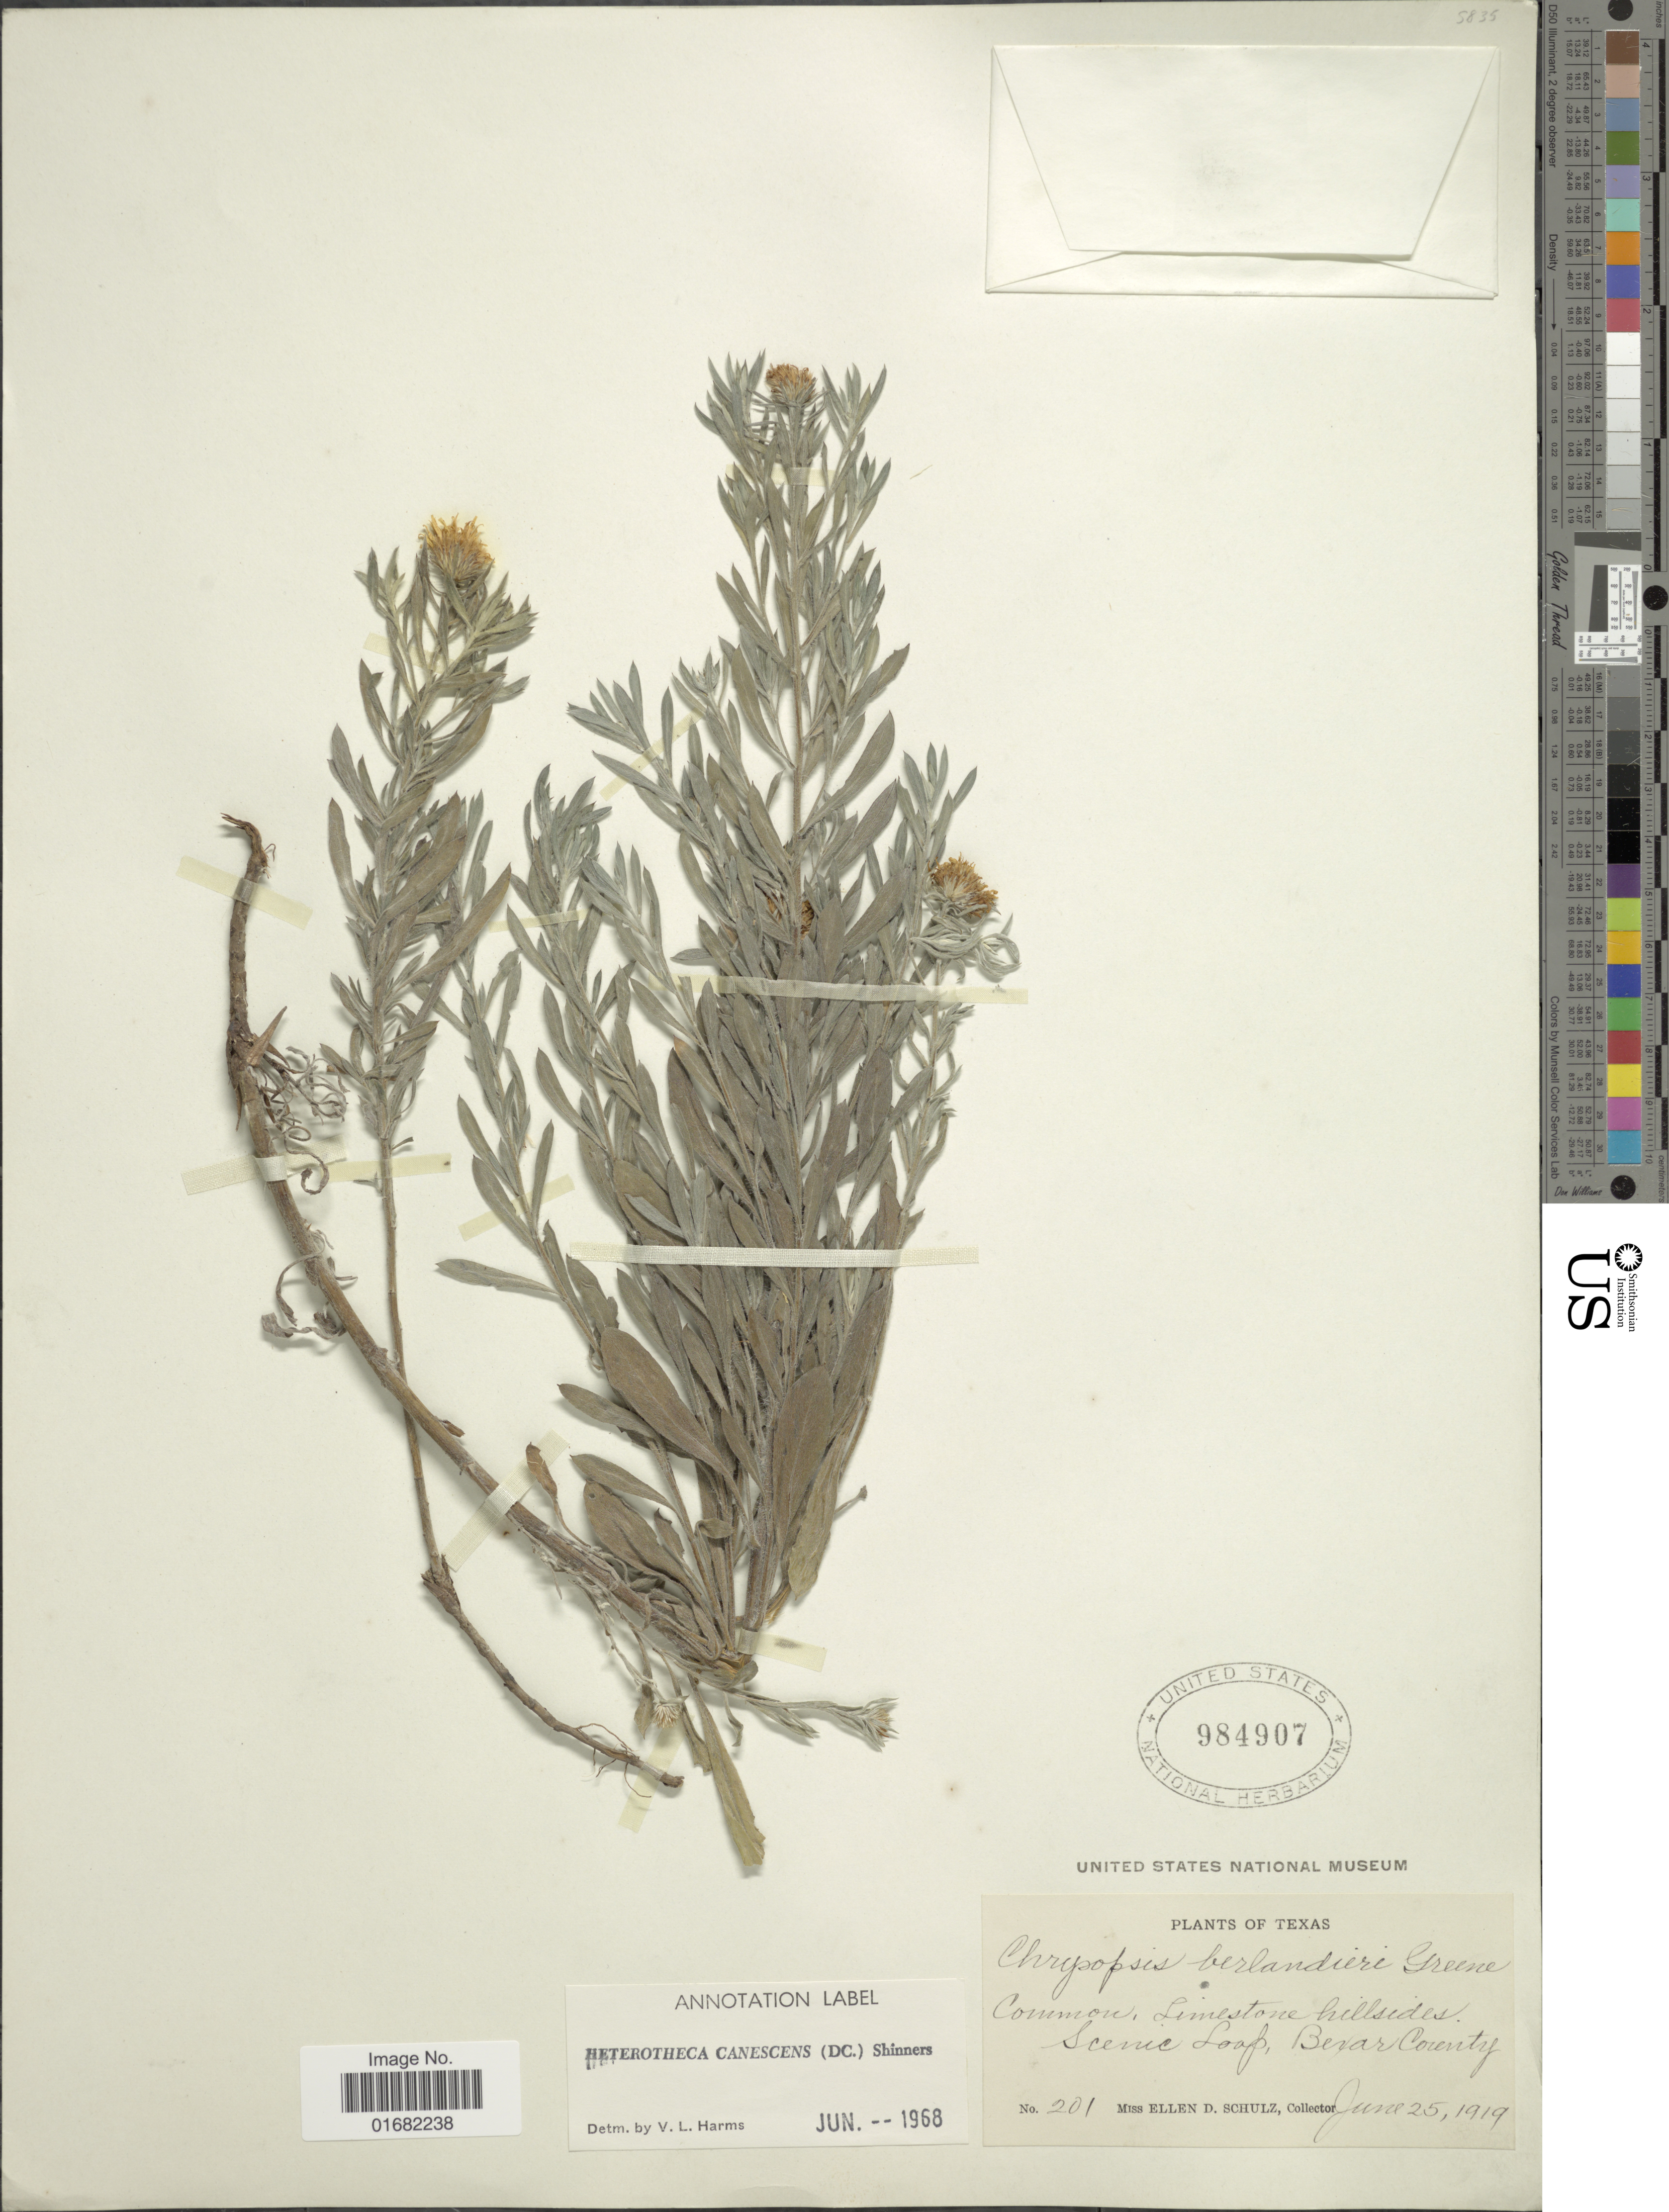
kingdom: Plantae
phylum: Tracheophyta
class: Magnoliopsida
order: Asterales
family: Asteraceae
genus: Heterotheca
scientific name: Heterotheca canescens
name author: (DC.) Shinners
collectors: E. D. Schulz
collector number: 201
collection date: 1919-06-25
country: United States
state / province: Texas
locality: Scenic Loap, Bexar County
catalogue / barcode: US 984907